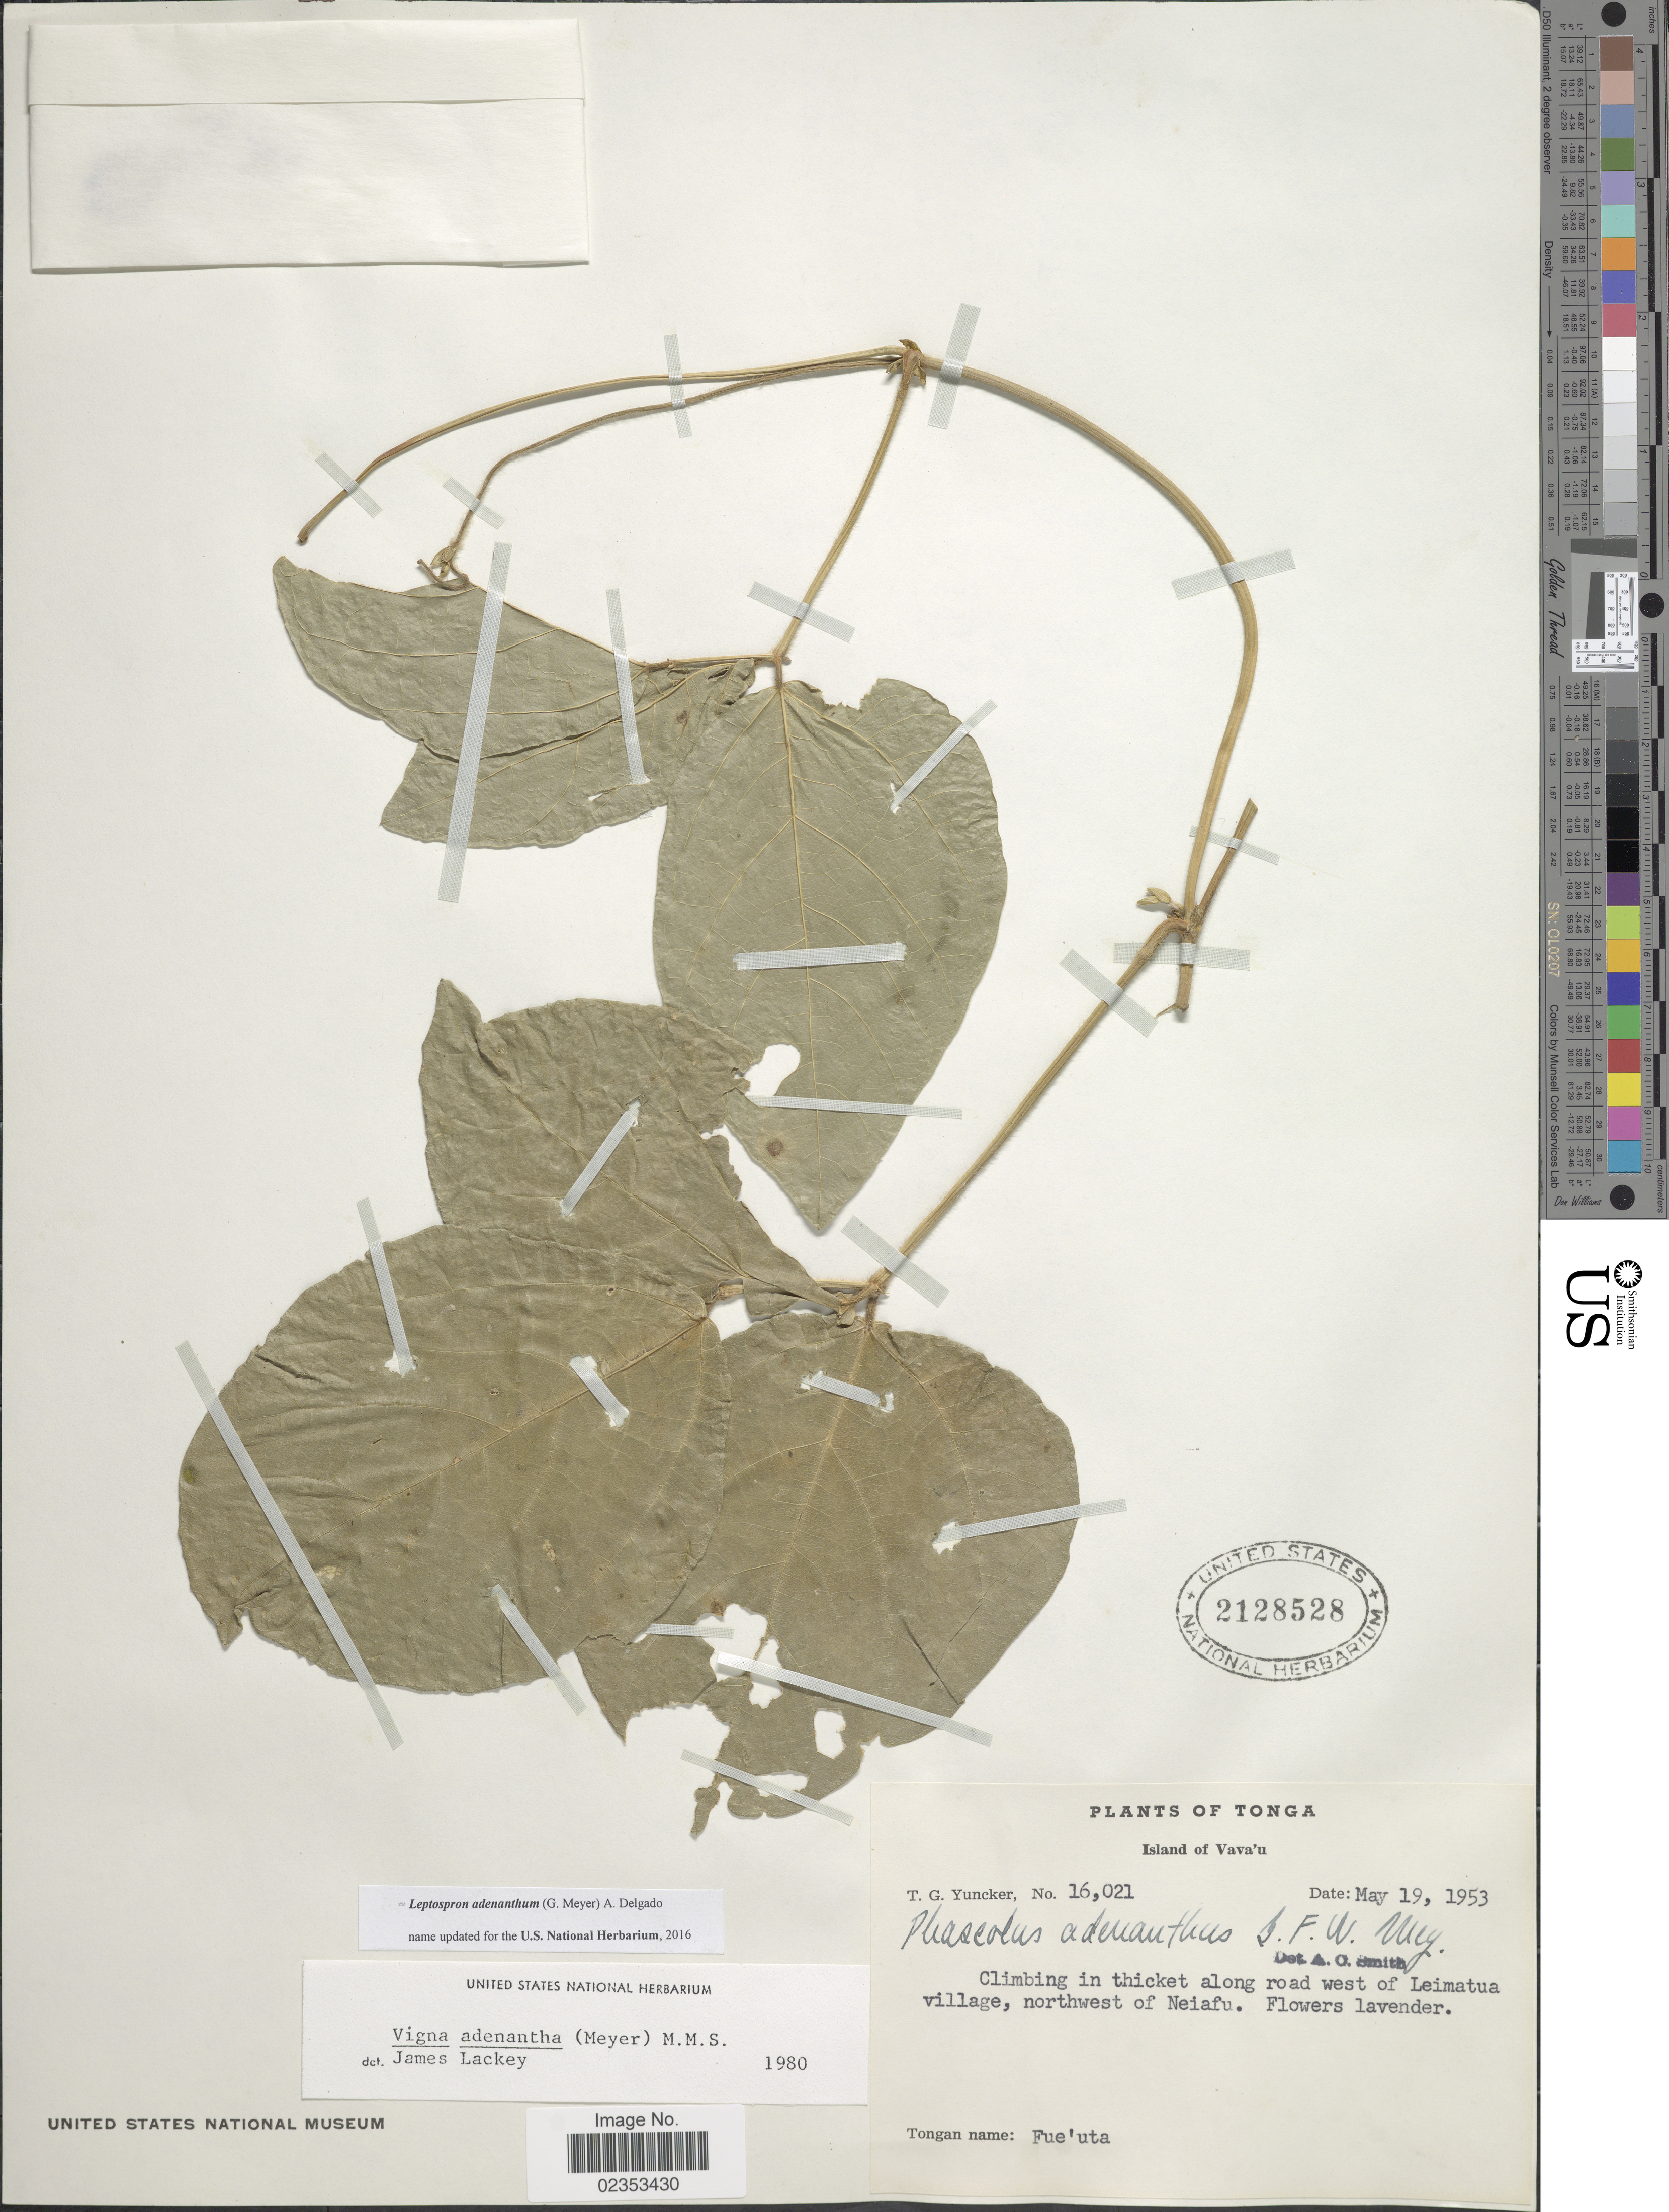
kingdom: Plantae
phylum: Tracheophyta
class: Magnoliopsida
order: Fabales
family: Fabaceae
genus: Leptospron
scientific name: Leptospron adenanthum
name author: (G. Mey.) A. Delgado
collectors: T. G. Yuncker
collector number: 16021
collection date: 1953-05-19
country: Tonga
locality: Island of Vava'u, in thicket along road west of Leimatua village, northwest of Neiafu.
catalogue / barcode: US 2128528